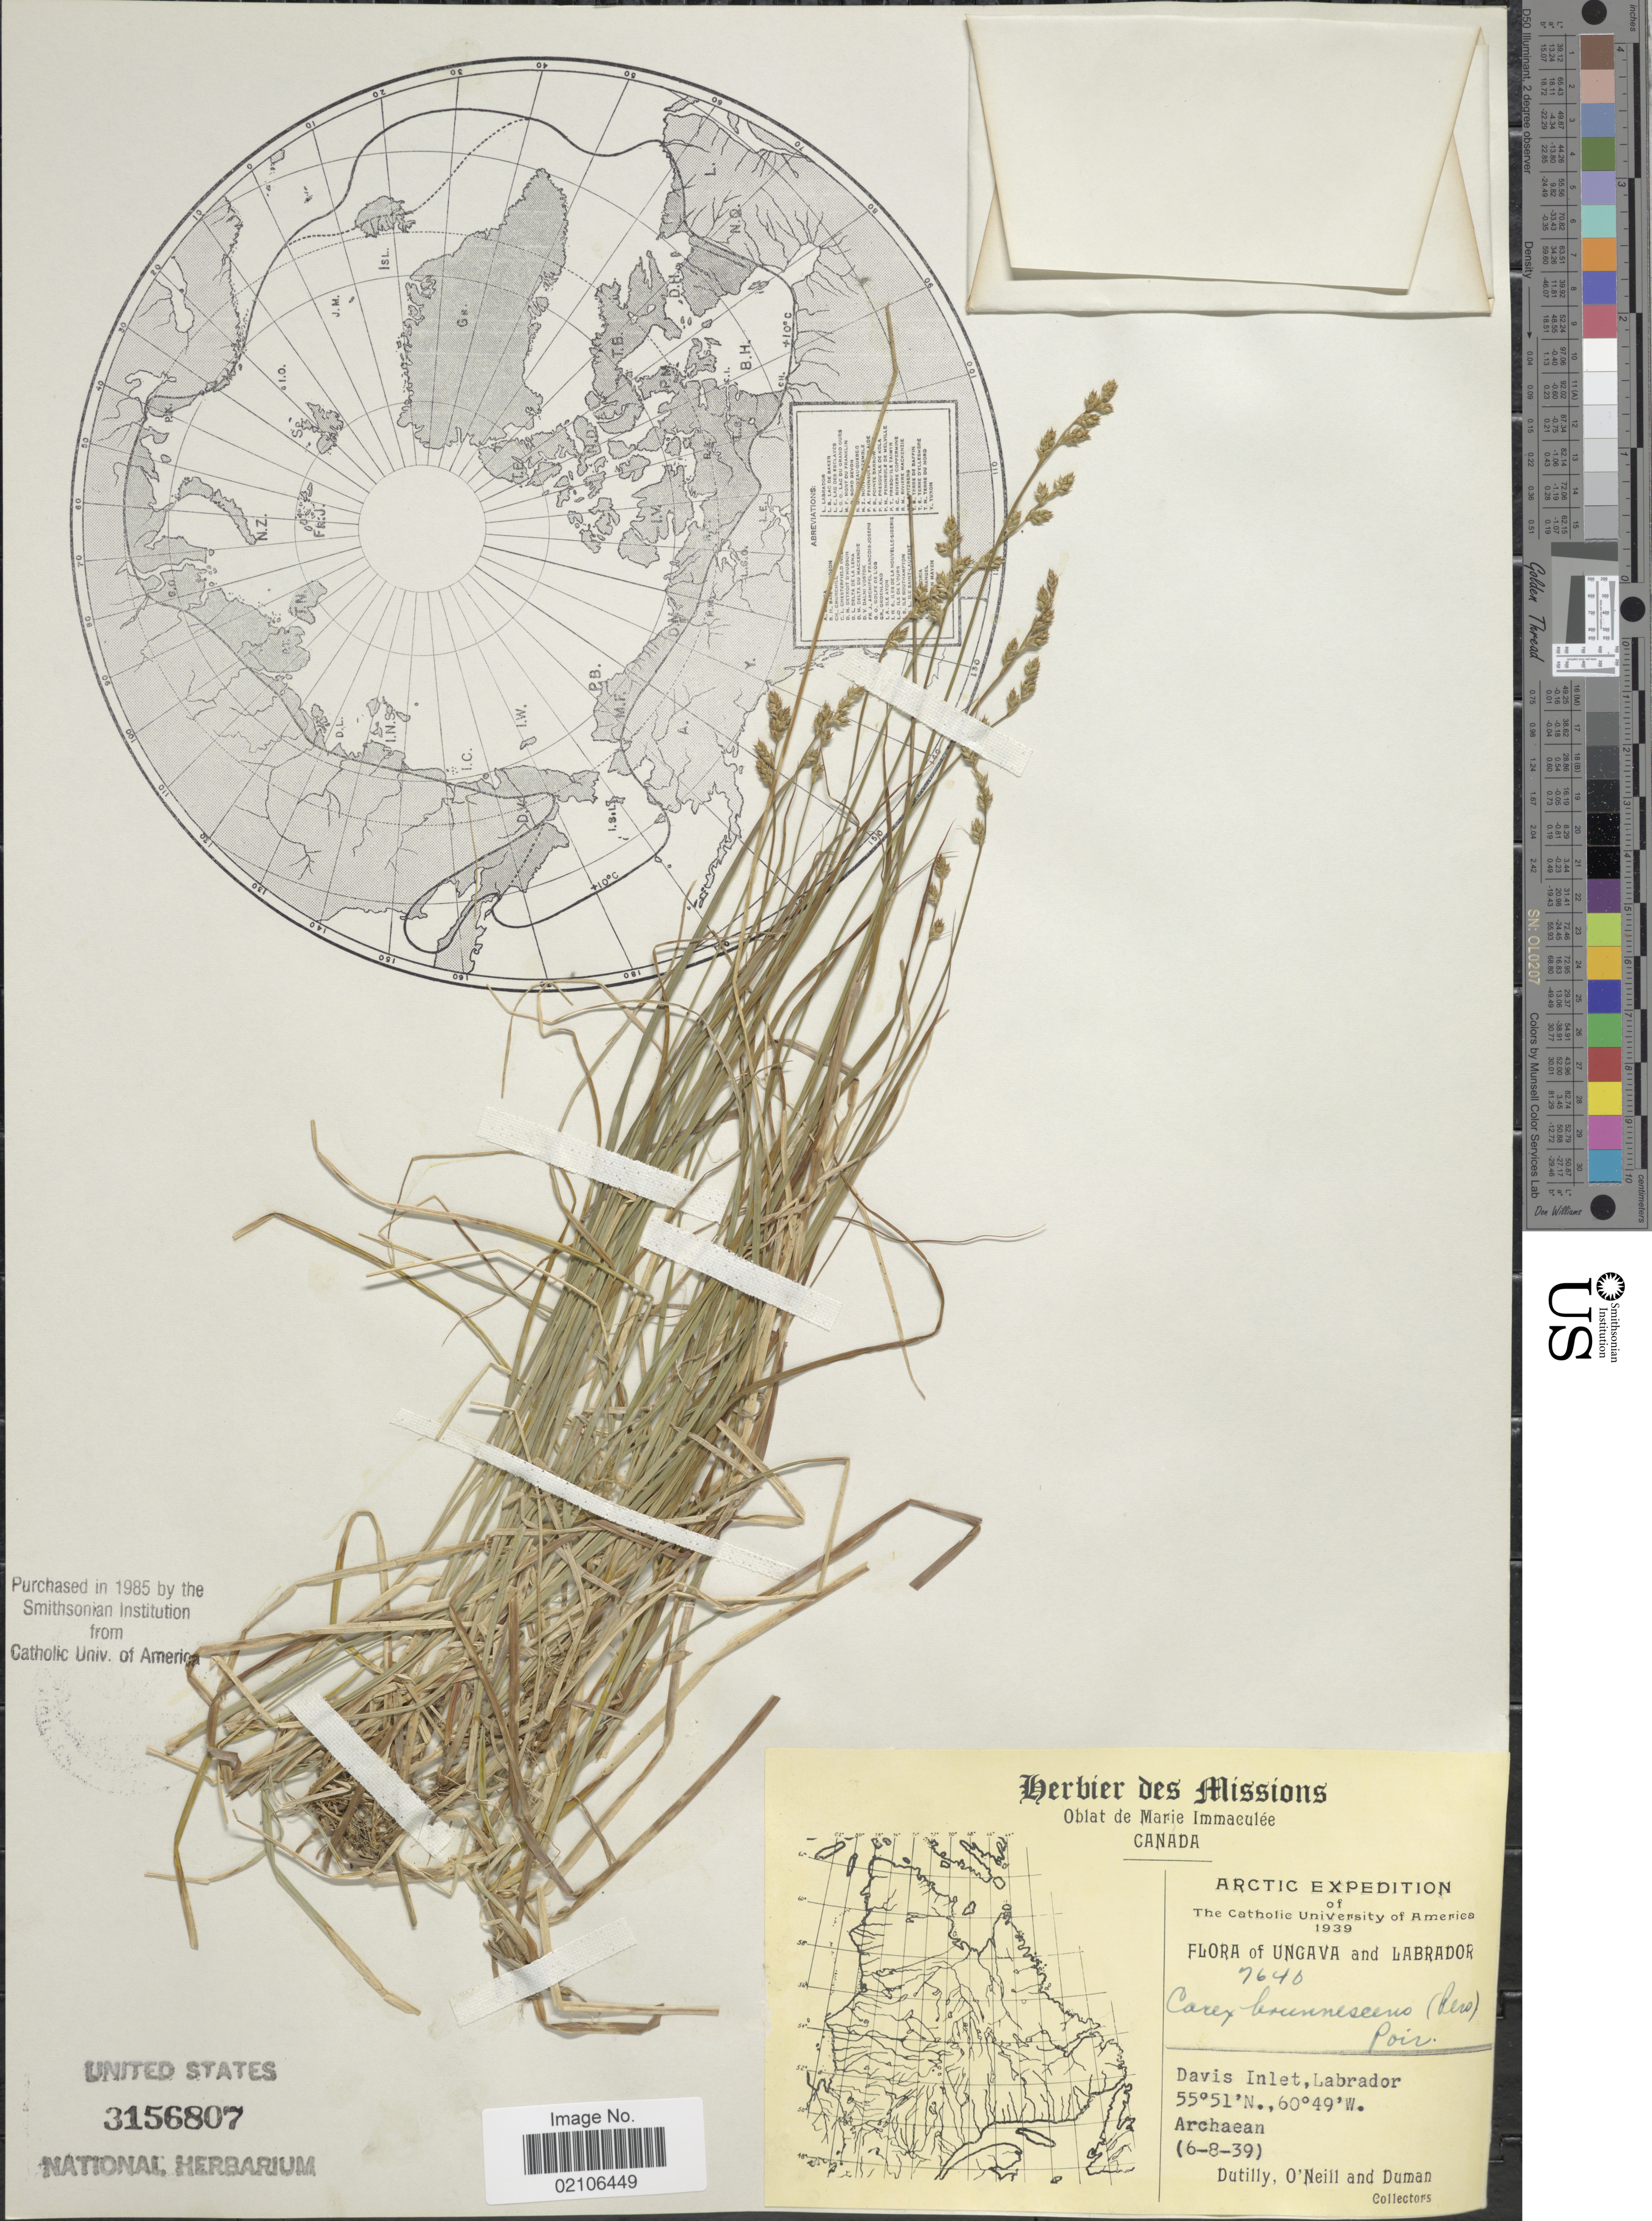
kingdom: Plantae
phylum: Tracheophyta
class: Liliopsida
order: Poales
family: Cyperaceae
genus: Carex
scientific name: Carex brunnescens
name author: (Pers.) Poir.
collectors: -. Dutilly, O'Neil & -. Duman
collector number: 7640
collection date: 1939-08-06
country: Canada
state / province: Newfoundland and Labrador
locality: Arctic, Ungava and Labrador, Davis Inlet, Labrador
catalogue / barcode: US 3156807